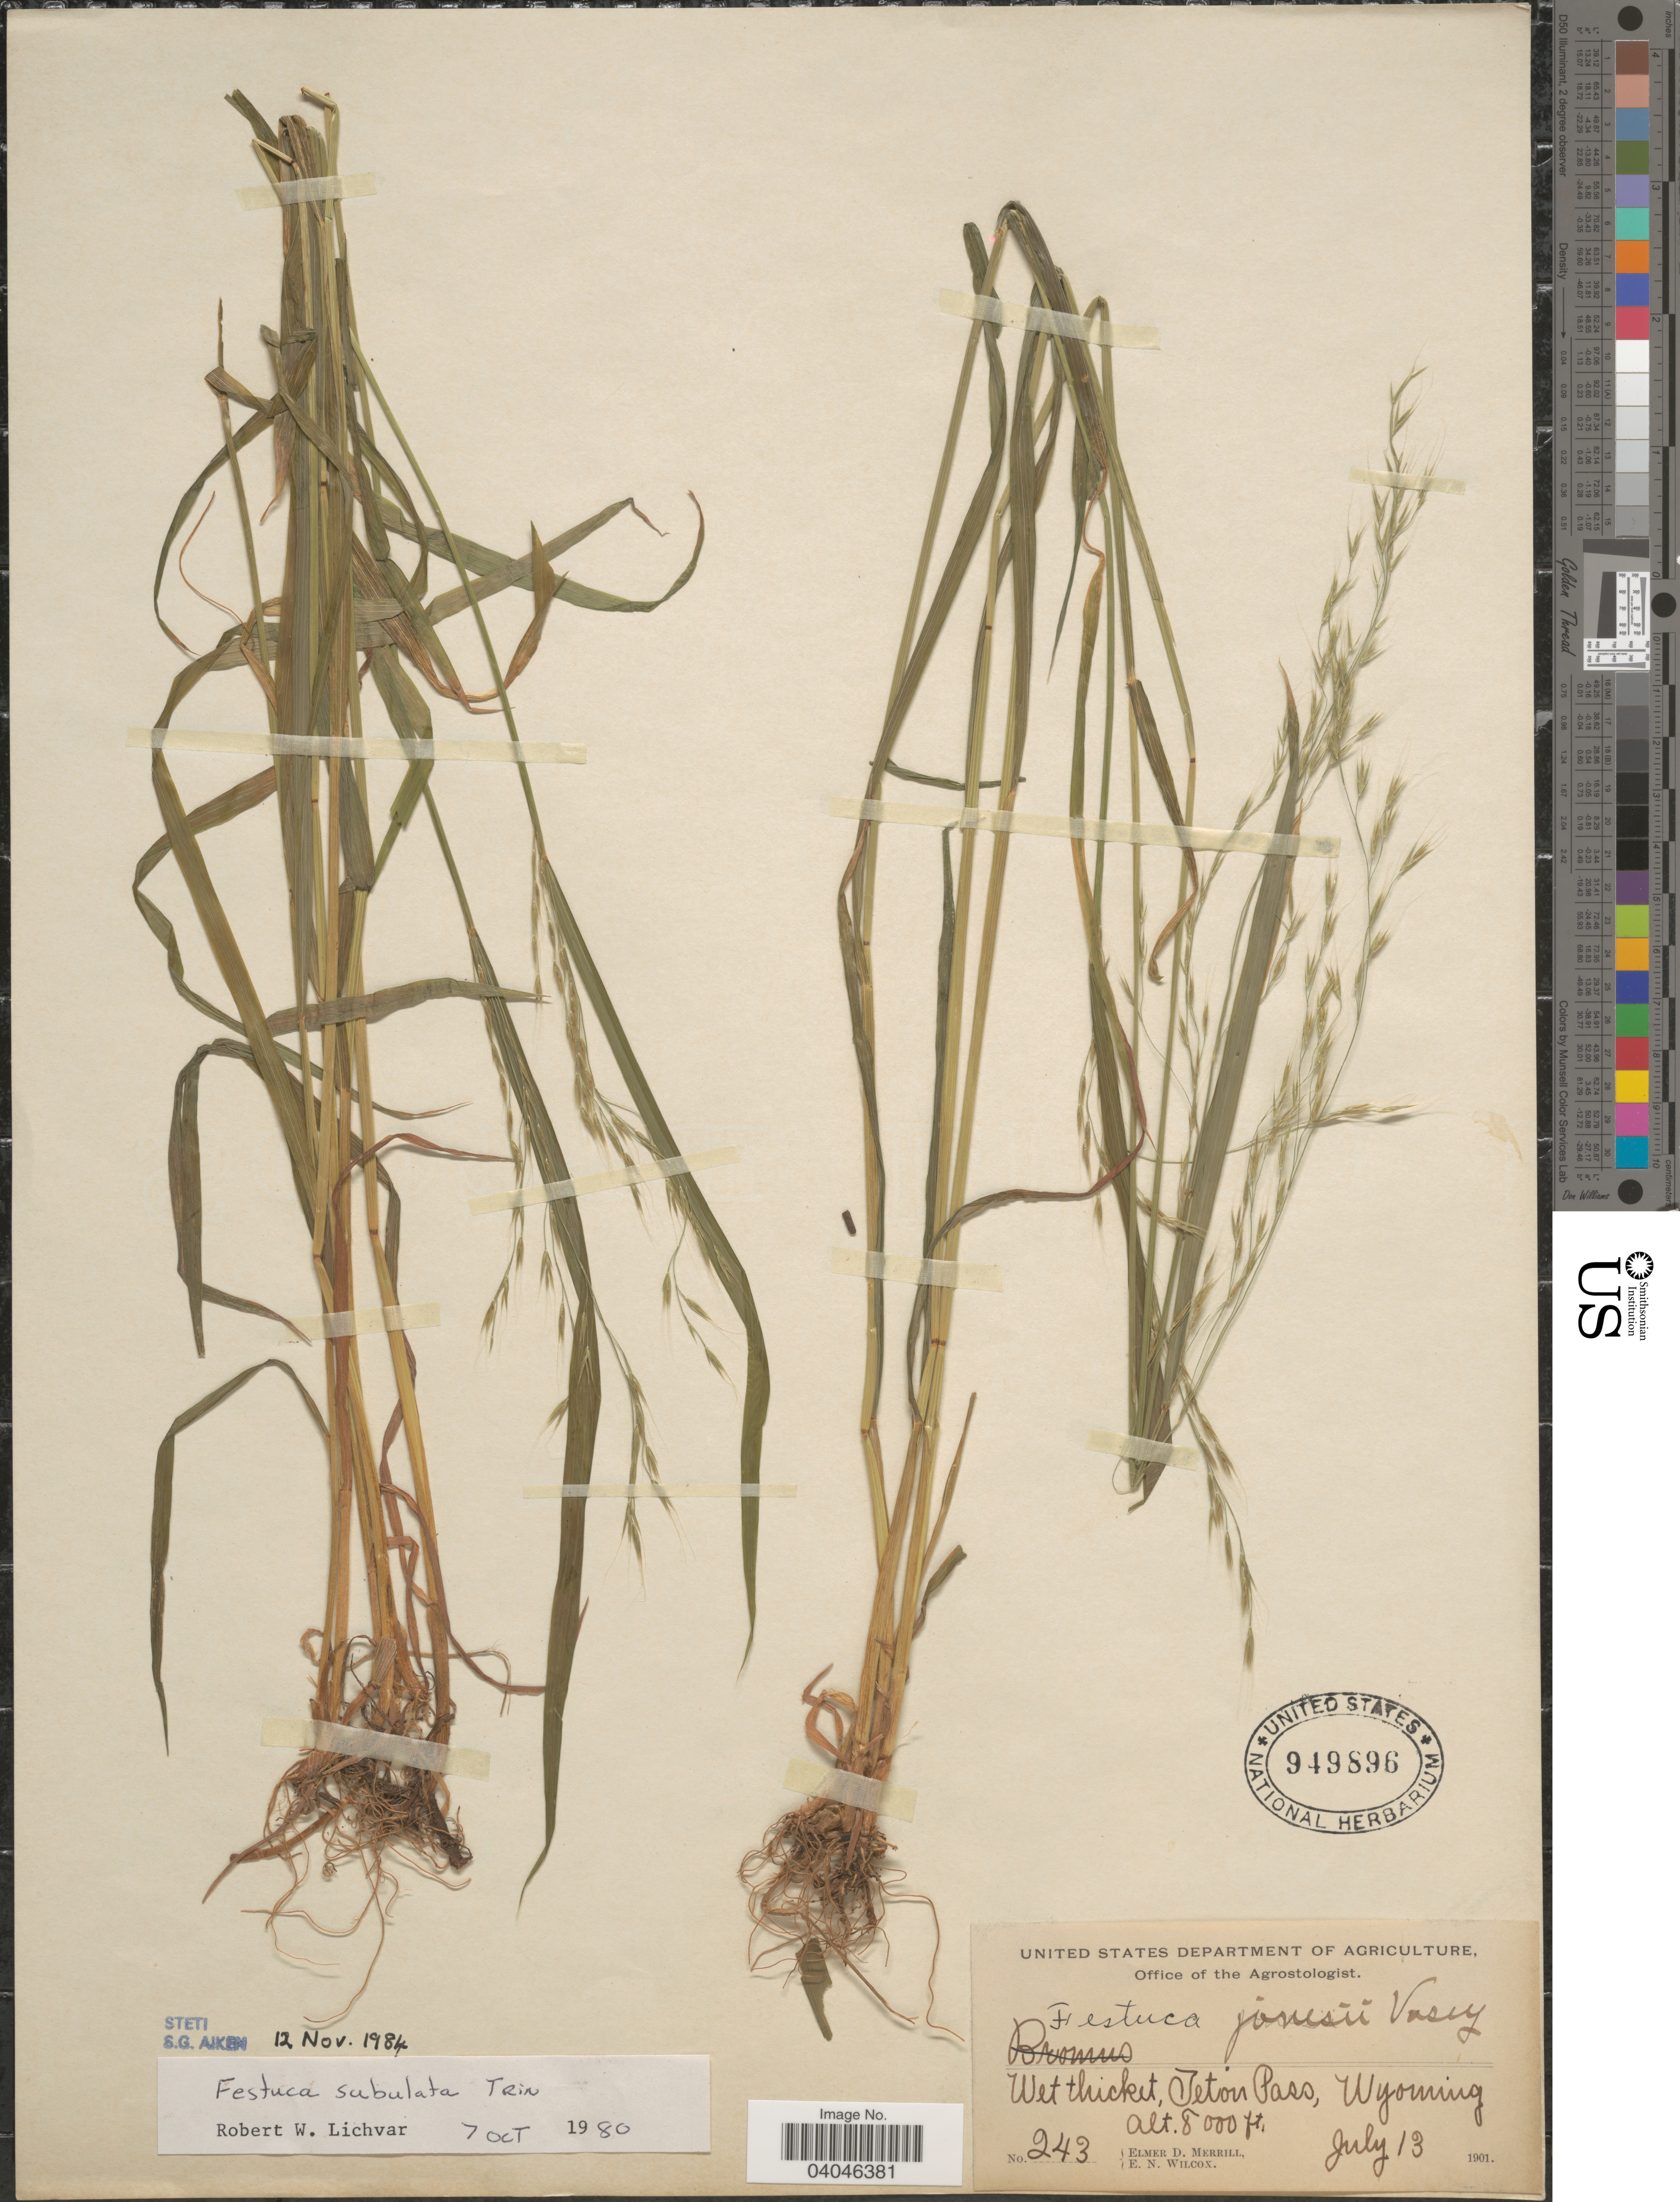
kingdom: Plantae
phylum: Tracheophyta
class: Liliopsida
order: Poales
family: Poaceae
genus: Festuca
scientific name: Festuca subulata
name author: Trin.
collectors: E. D. Merrill & E. Wilcox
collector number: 243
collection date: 1901-07-13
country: United States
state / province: Wyoming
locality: Teton Pass.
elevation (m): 2438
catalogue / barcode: US 949896